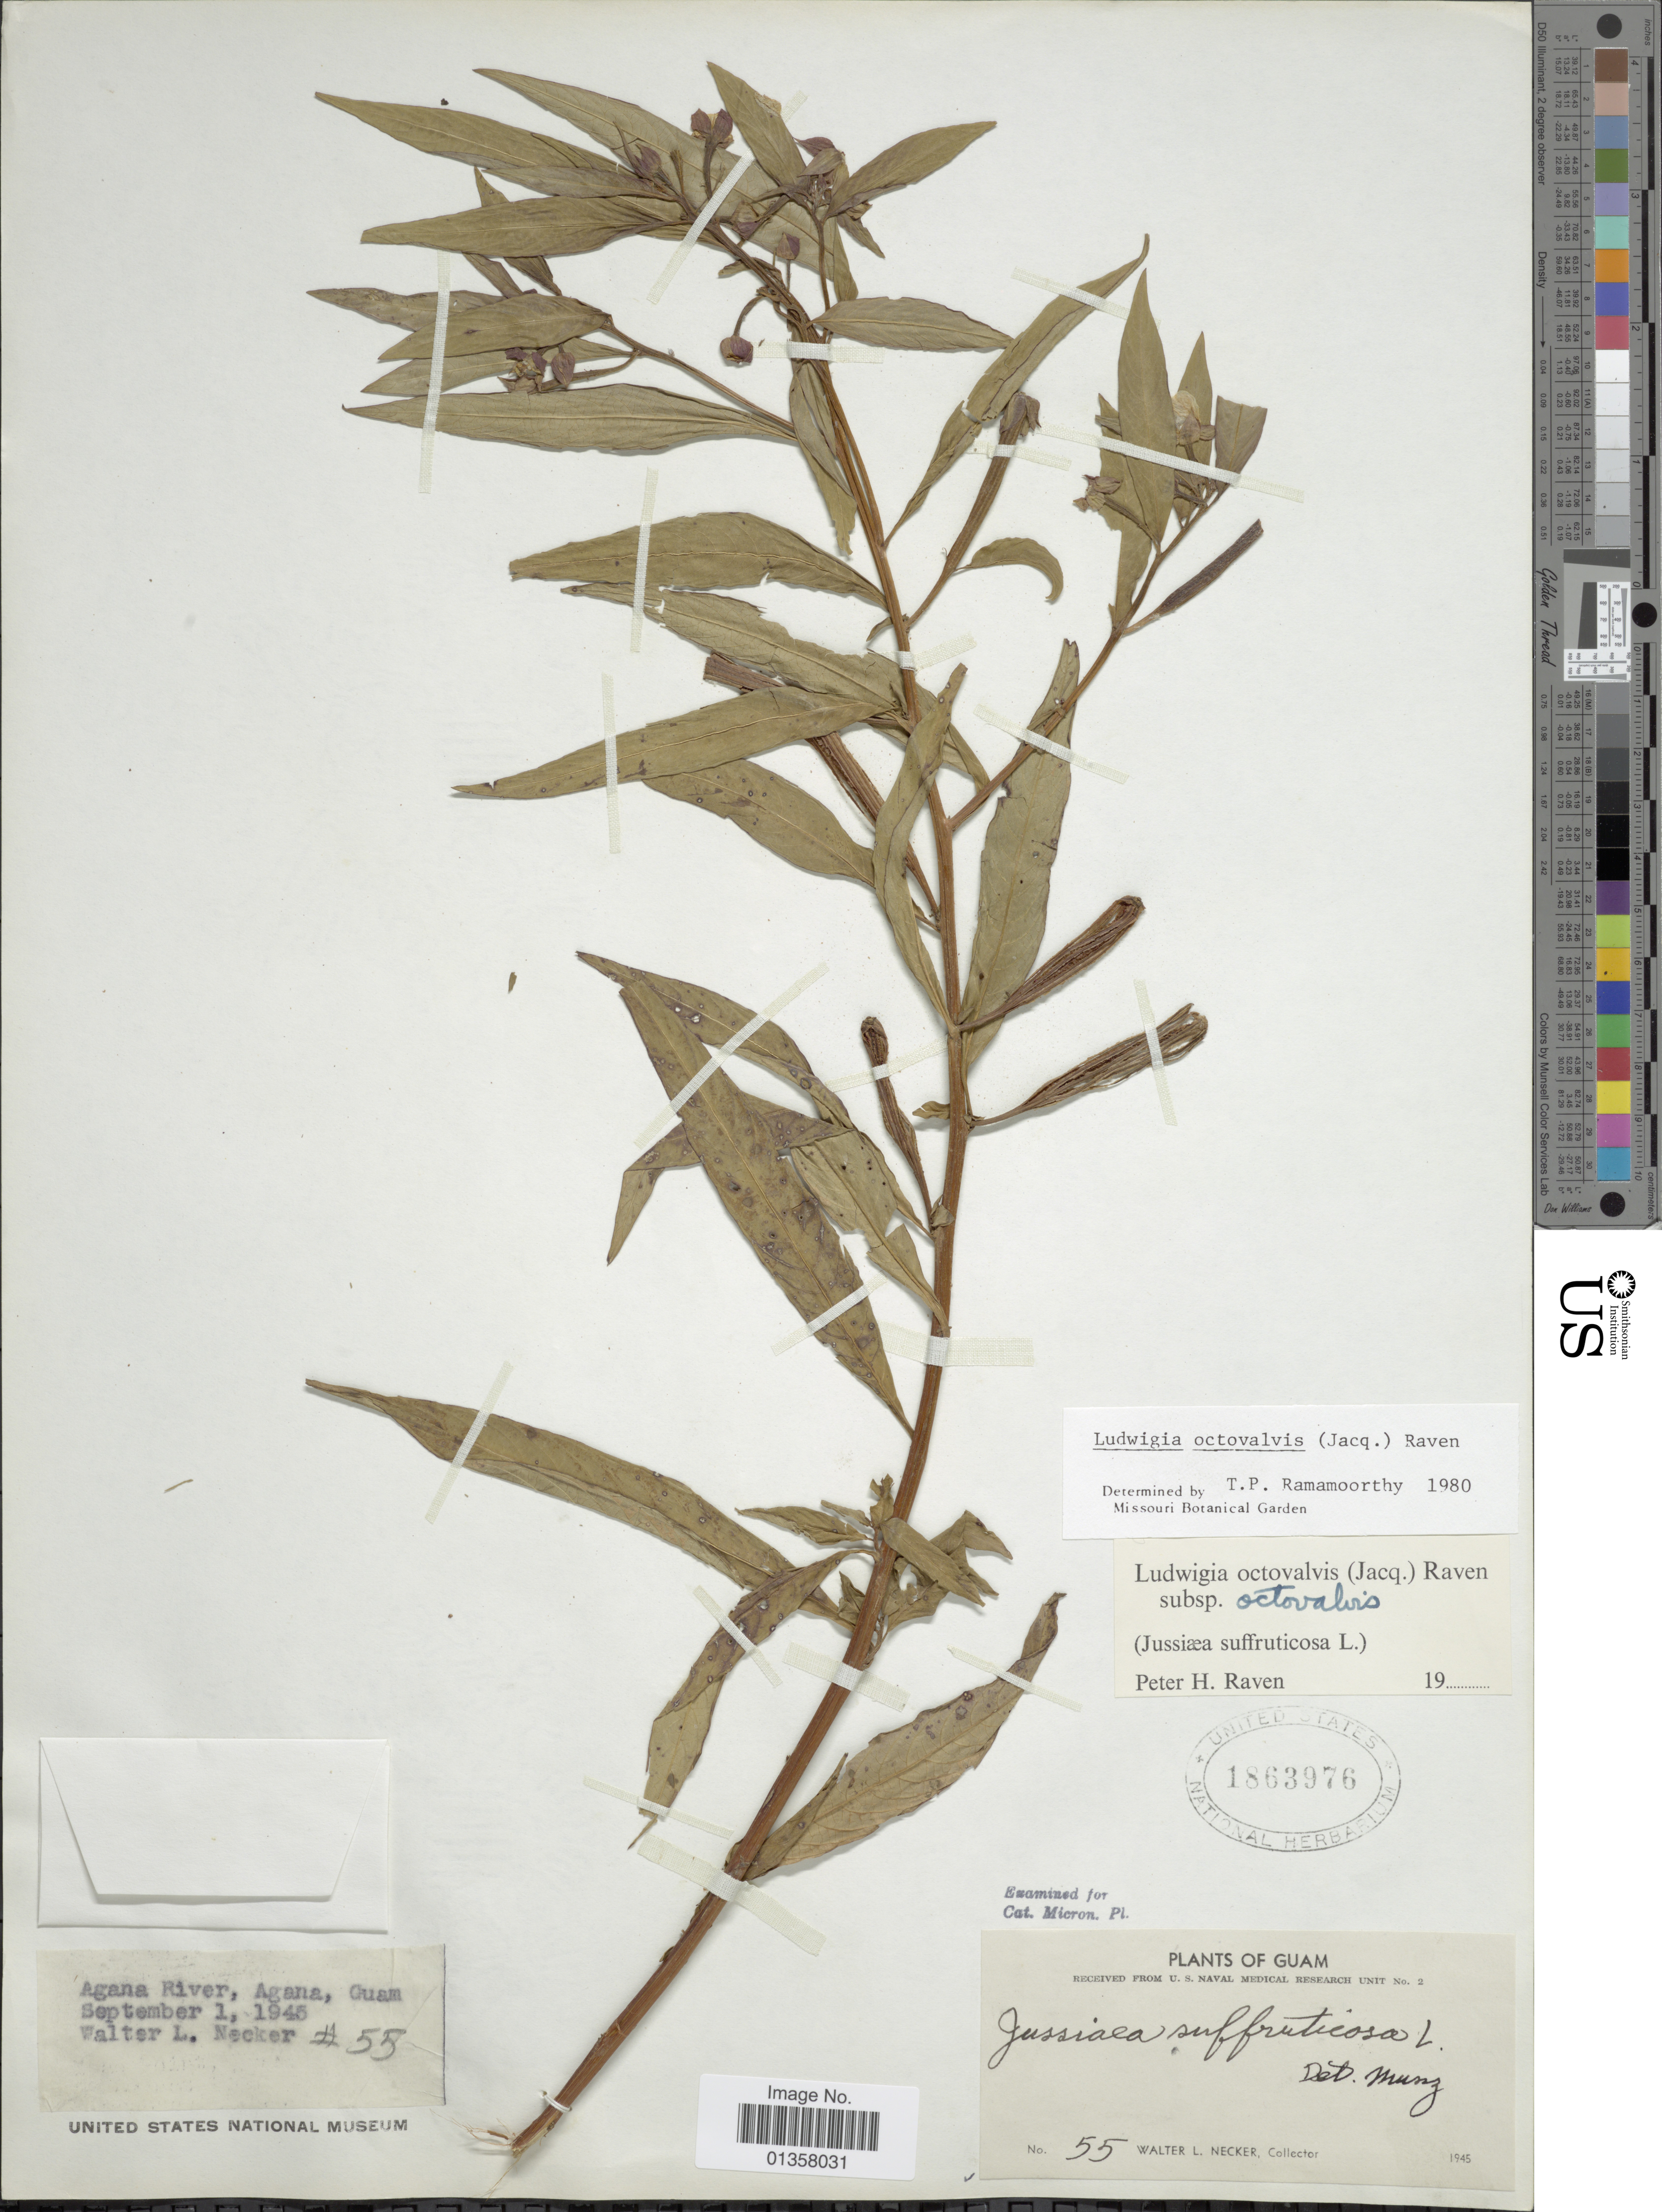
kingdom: Plantae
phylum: Tracheophyta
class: Magnoliopsida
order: Myrtales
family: Onagraceae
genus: Ludwigia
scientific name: Ludwigia octovalvis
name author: (Jacq.) P.H. Raven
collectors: W. L. Necker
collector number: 55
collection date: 1945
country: Guam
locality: Agana River, Agana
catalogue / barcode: US 1863976